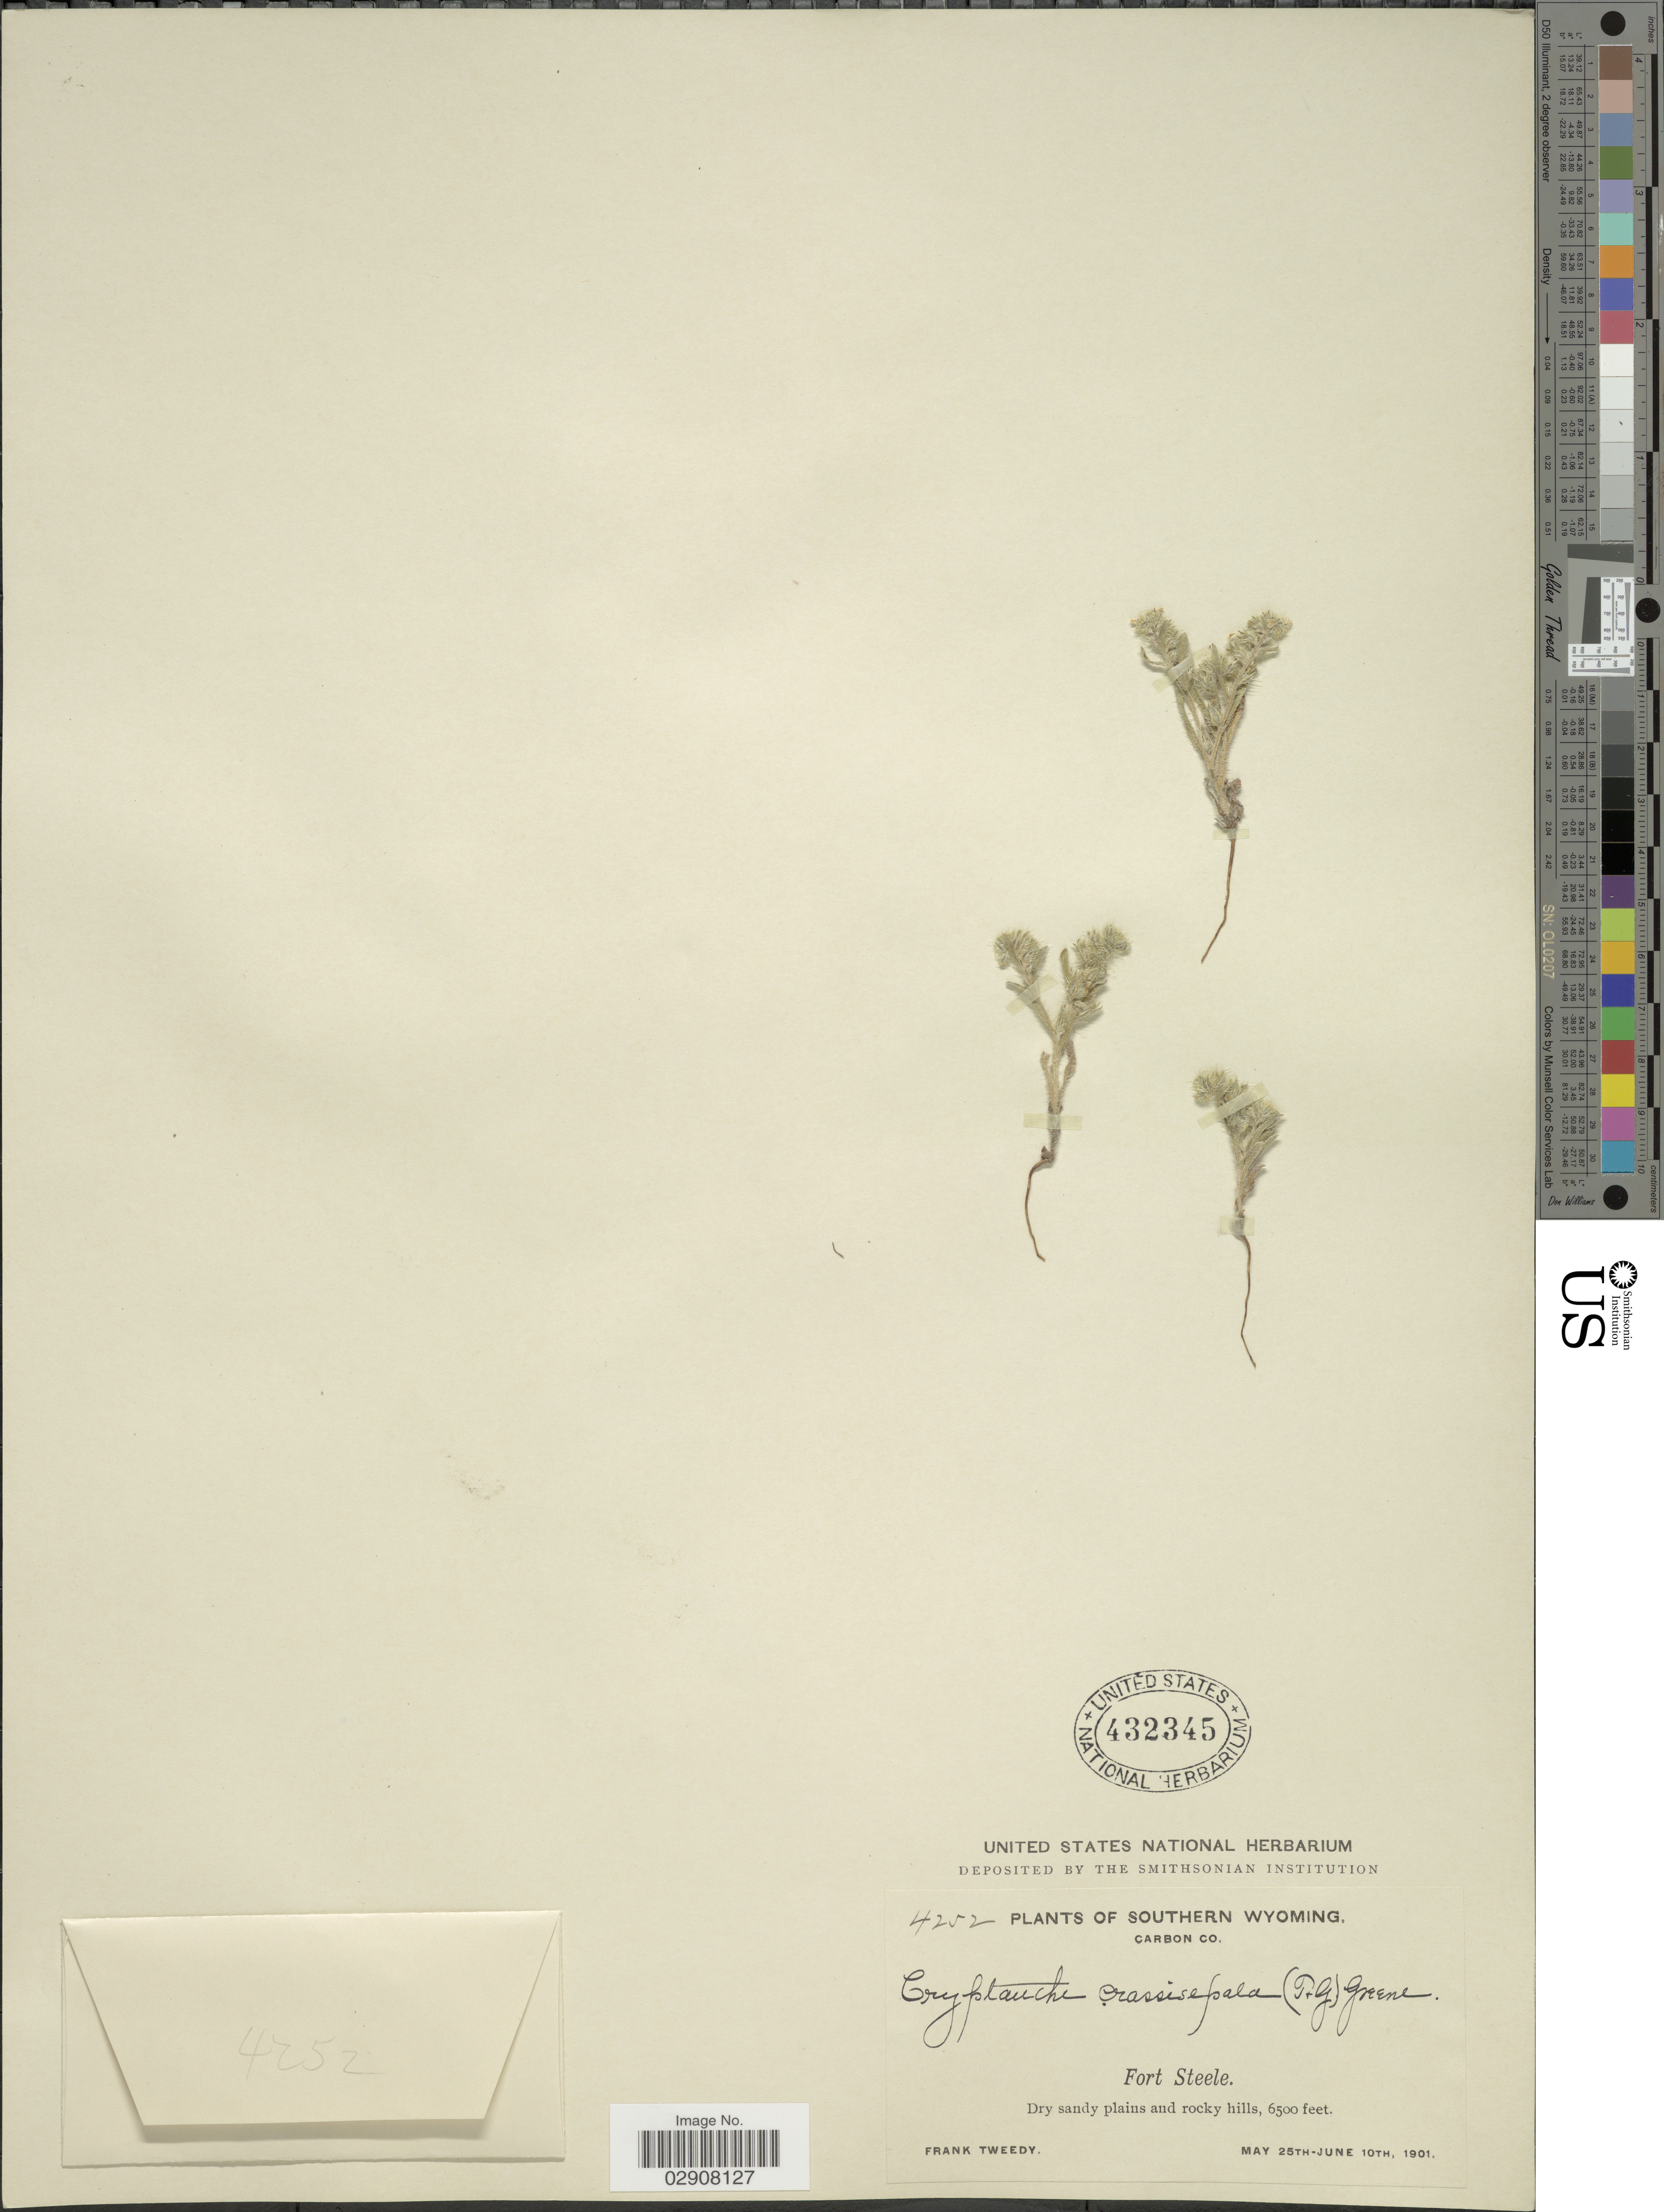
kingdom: Plantae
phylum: Tracheophyta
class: Magnoliopsida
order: Boraginales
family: Boraginaceae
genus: Cryptantha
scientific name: Cryptantha minima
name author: Rydb.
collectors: F. Tweedy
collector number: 4252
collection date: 1901-05-25/1901-06-10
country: United States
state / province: Wyoming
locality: Southern Wyoming, Fort Steele.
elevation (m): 1981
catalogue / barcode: US 432345